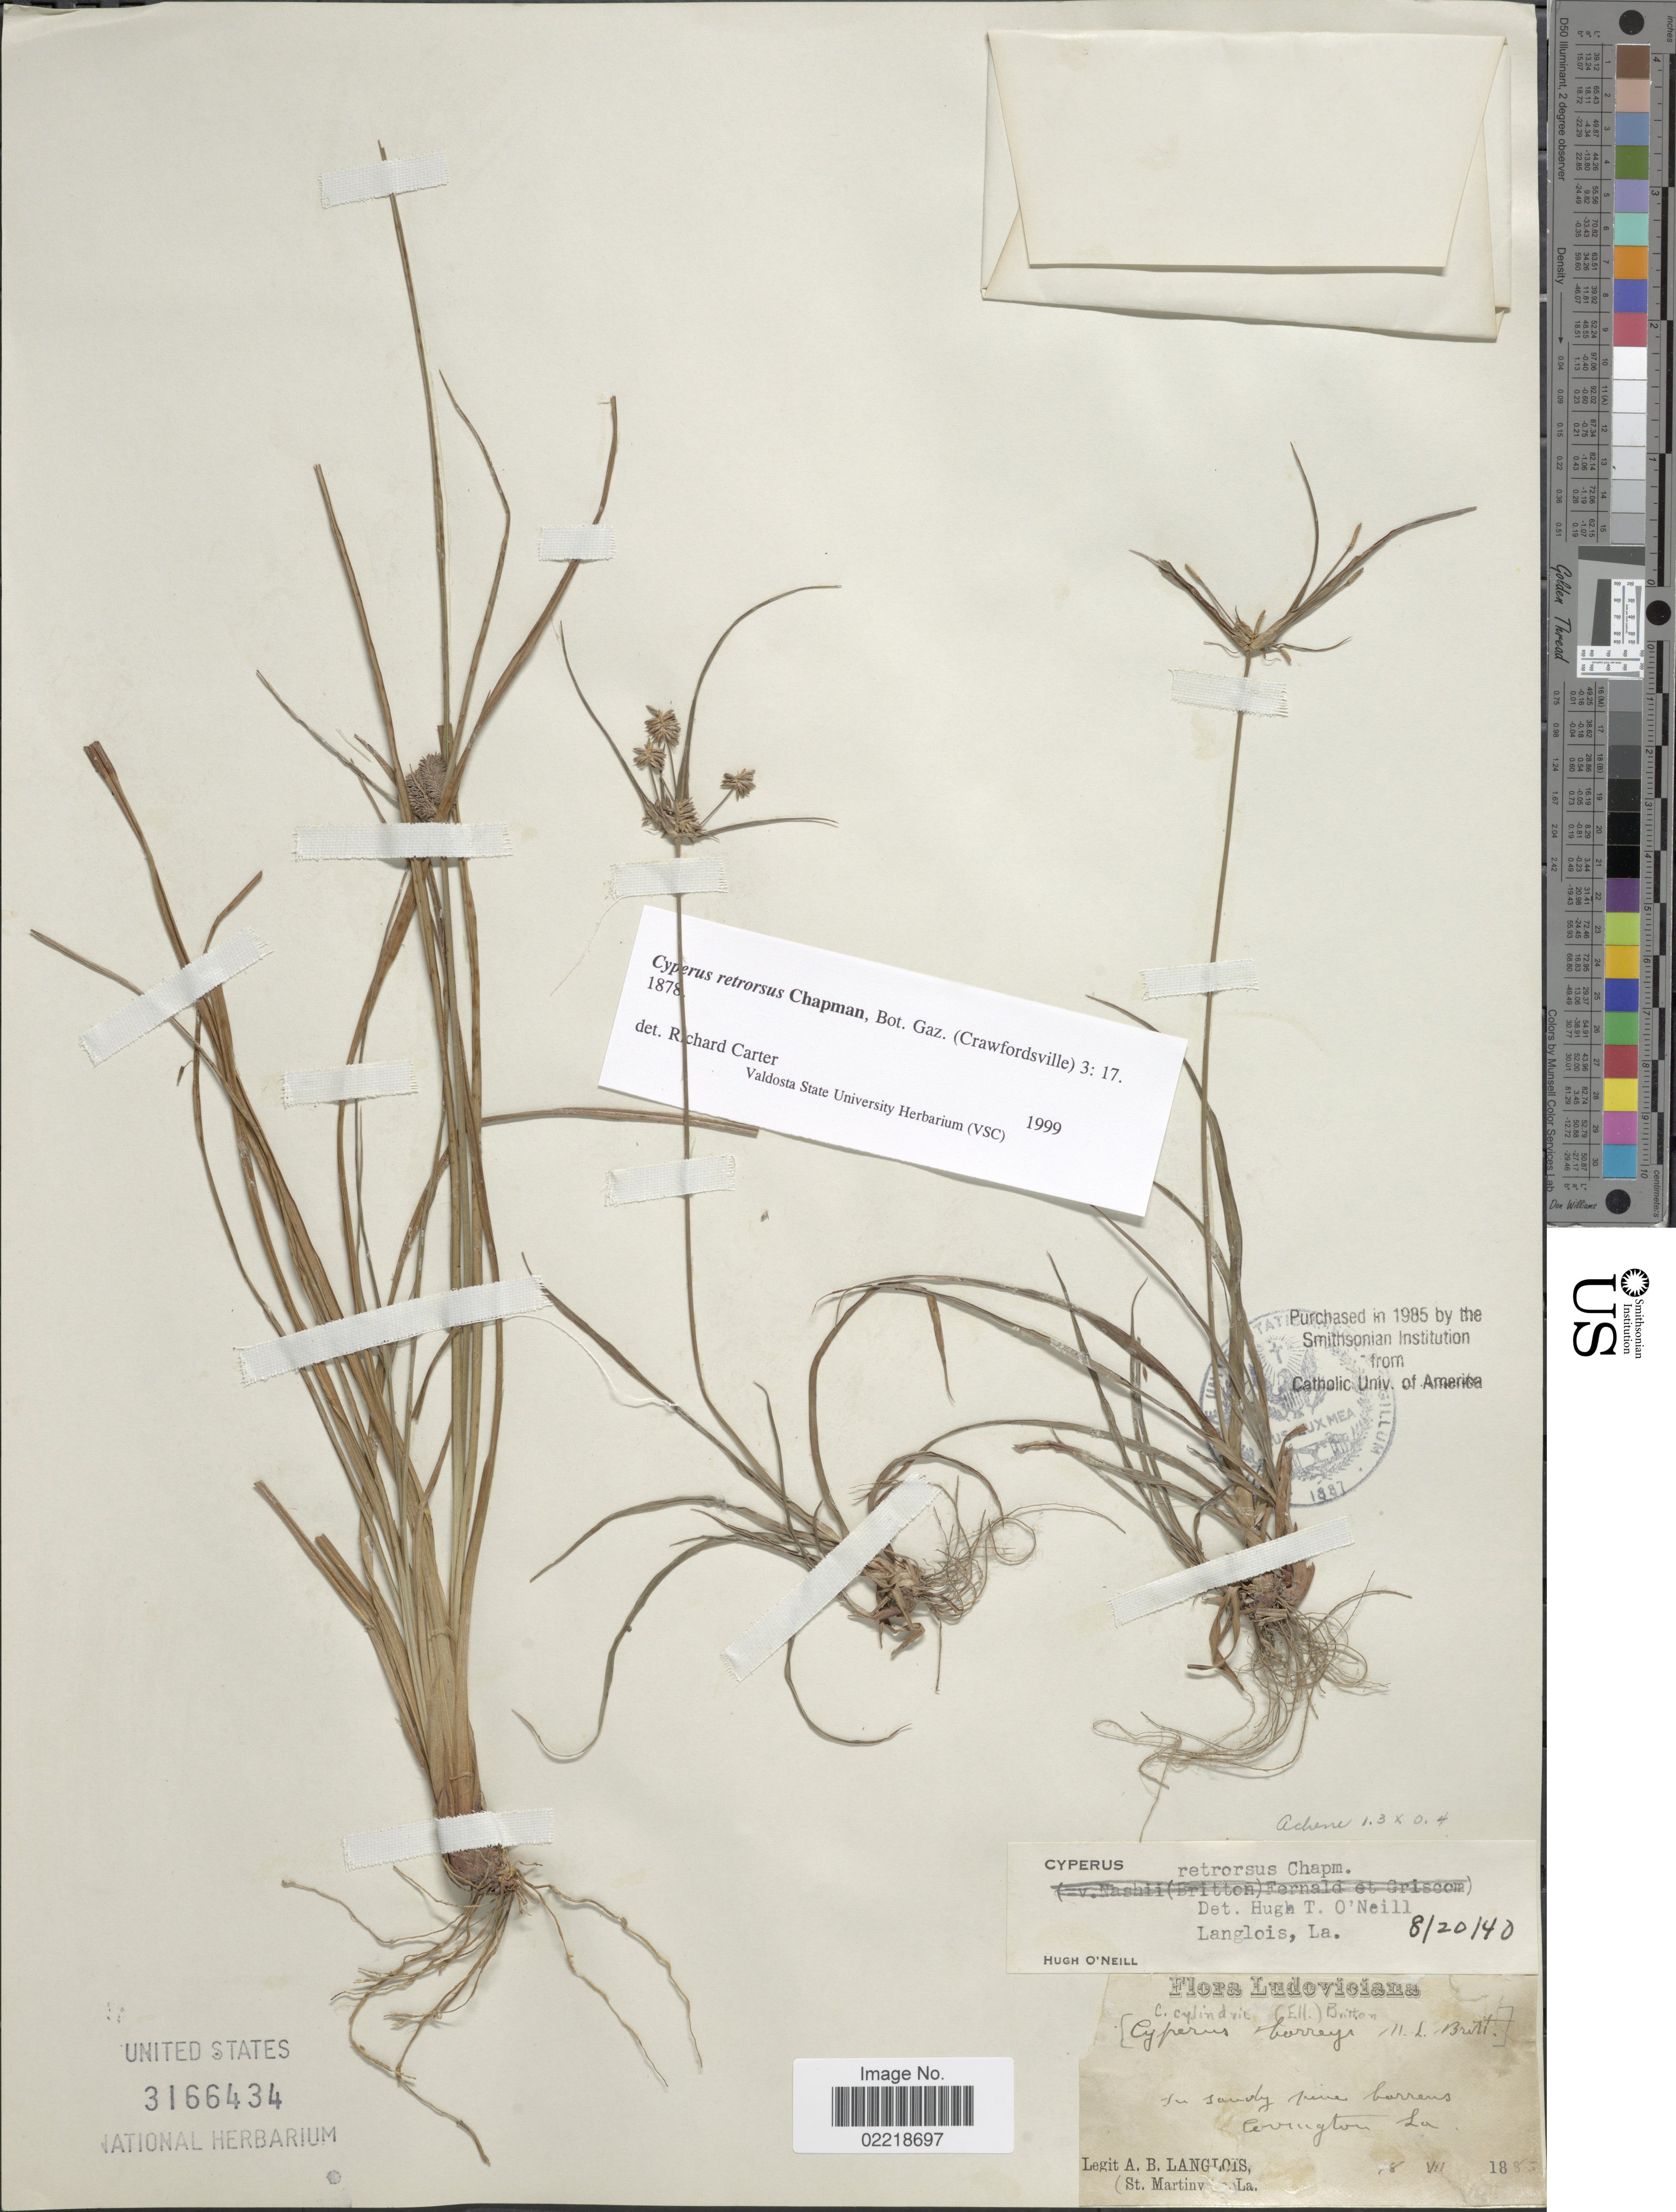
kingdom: Plantae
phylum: Tracheophyta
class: Liliopsida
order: Poales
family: Cyperaceae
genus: Cyperus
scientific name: Cyperus retrorsus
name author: Chapm.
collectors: A. Langlois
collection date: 1892-07-08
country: United States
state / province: Louisiana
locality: Ludoviciana. Covington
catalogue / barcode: US 3166434